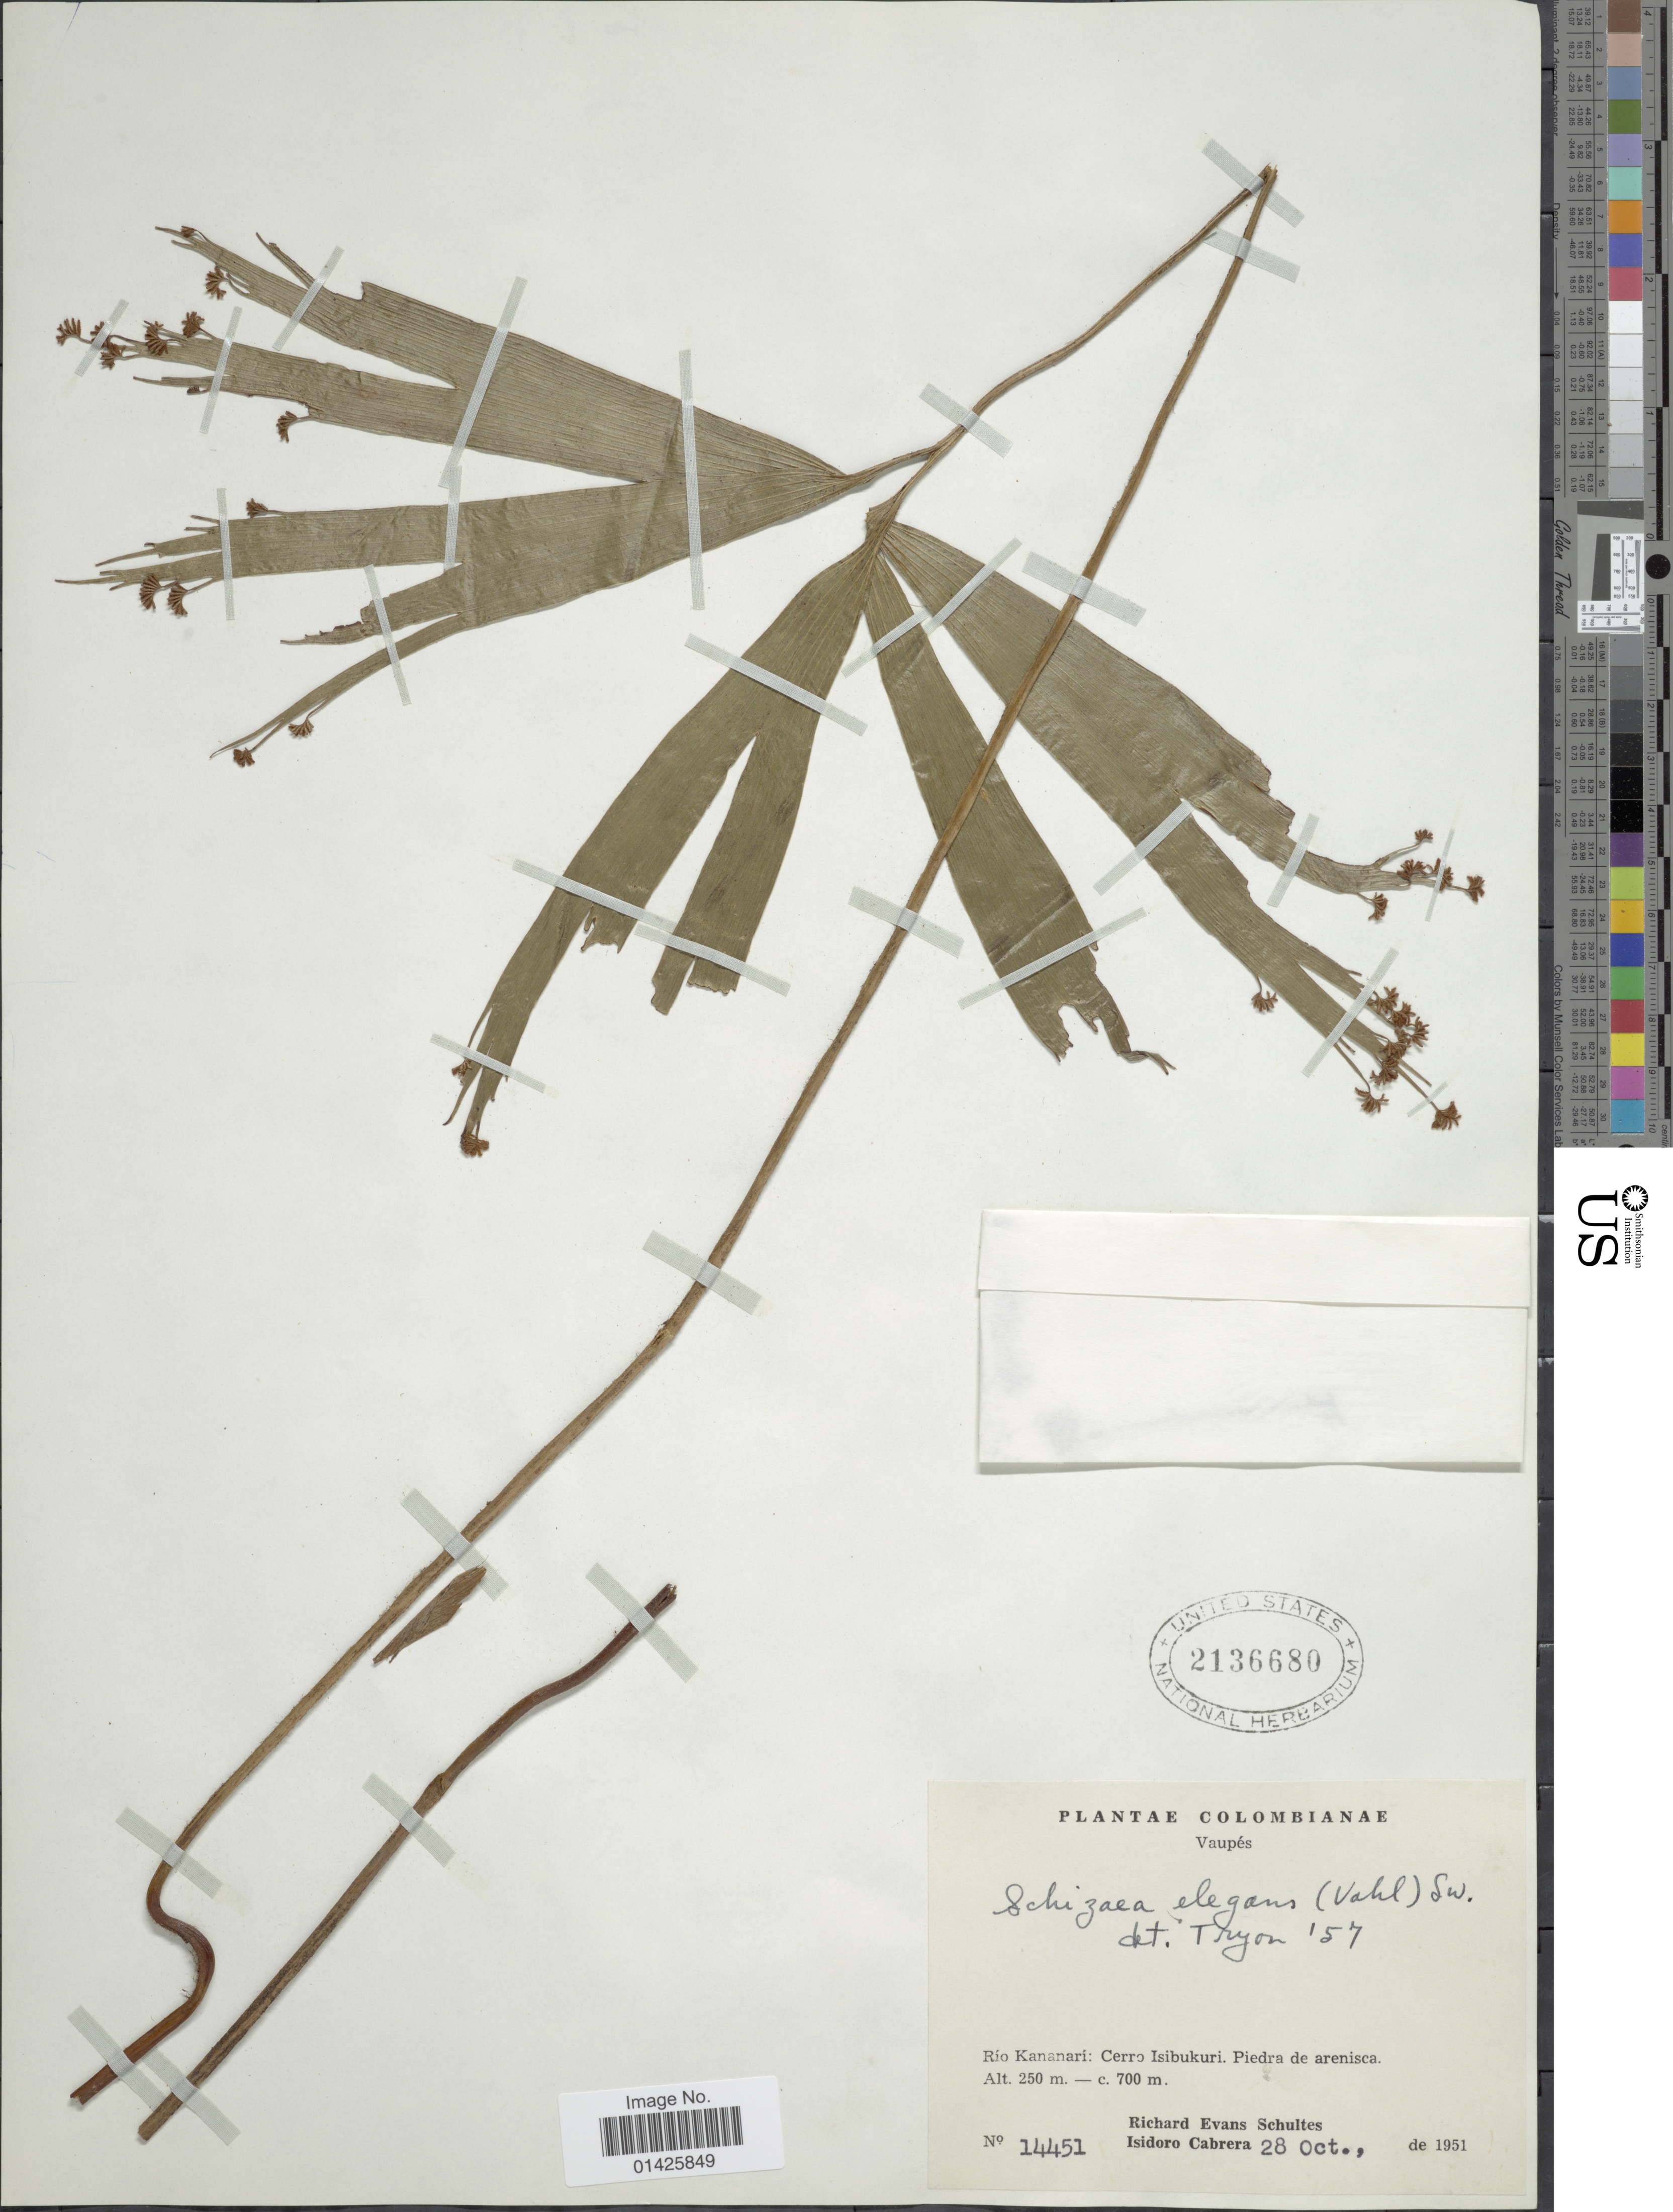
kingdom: Plantae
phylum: Tracheophyta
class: Polypodiopsida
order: Schizaeales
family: Schizaeaceae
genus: Schizaea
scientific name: Schizaea elegans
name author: (Vahl) Sw.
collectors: R. E. Schultes & I. Cabrera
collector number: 14451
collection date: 1951-10-28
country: Colombia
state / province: Vaupés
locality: Río Kananarí; Cerro Isibukuri, Piedra de arenisca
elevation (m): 250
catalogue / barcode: US 2136680